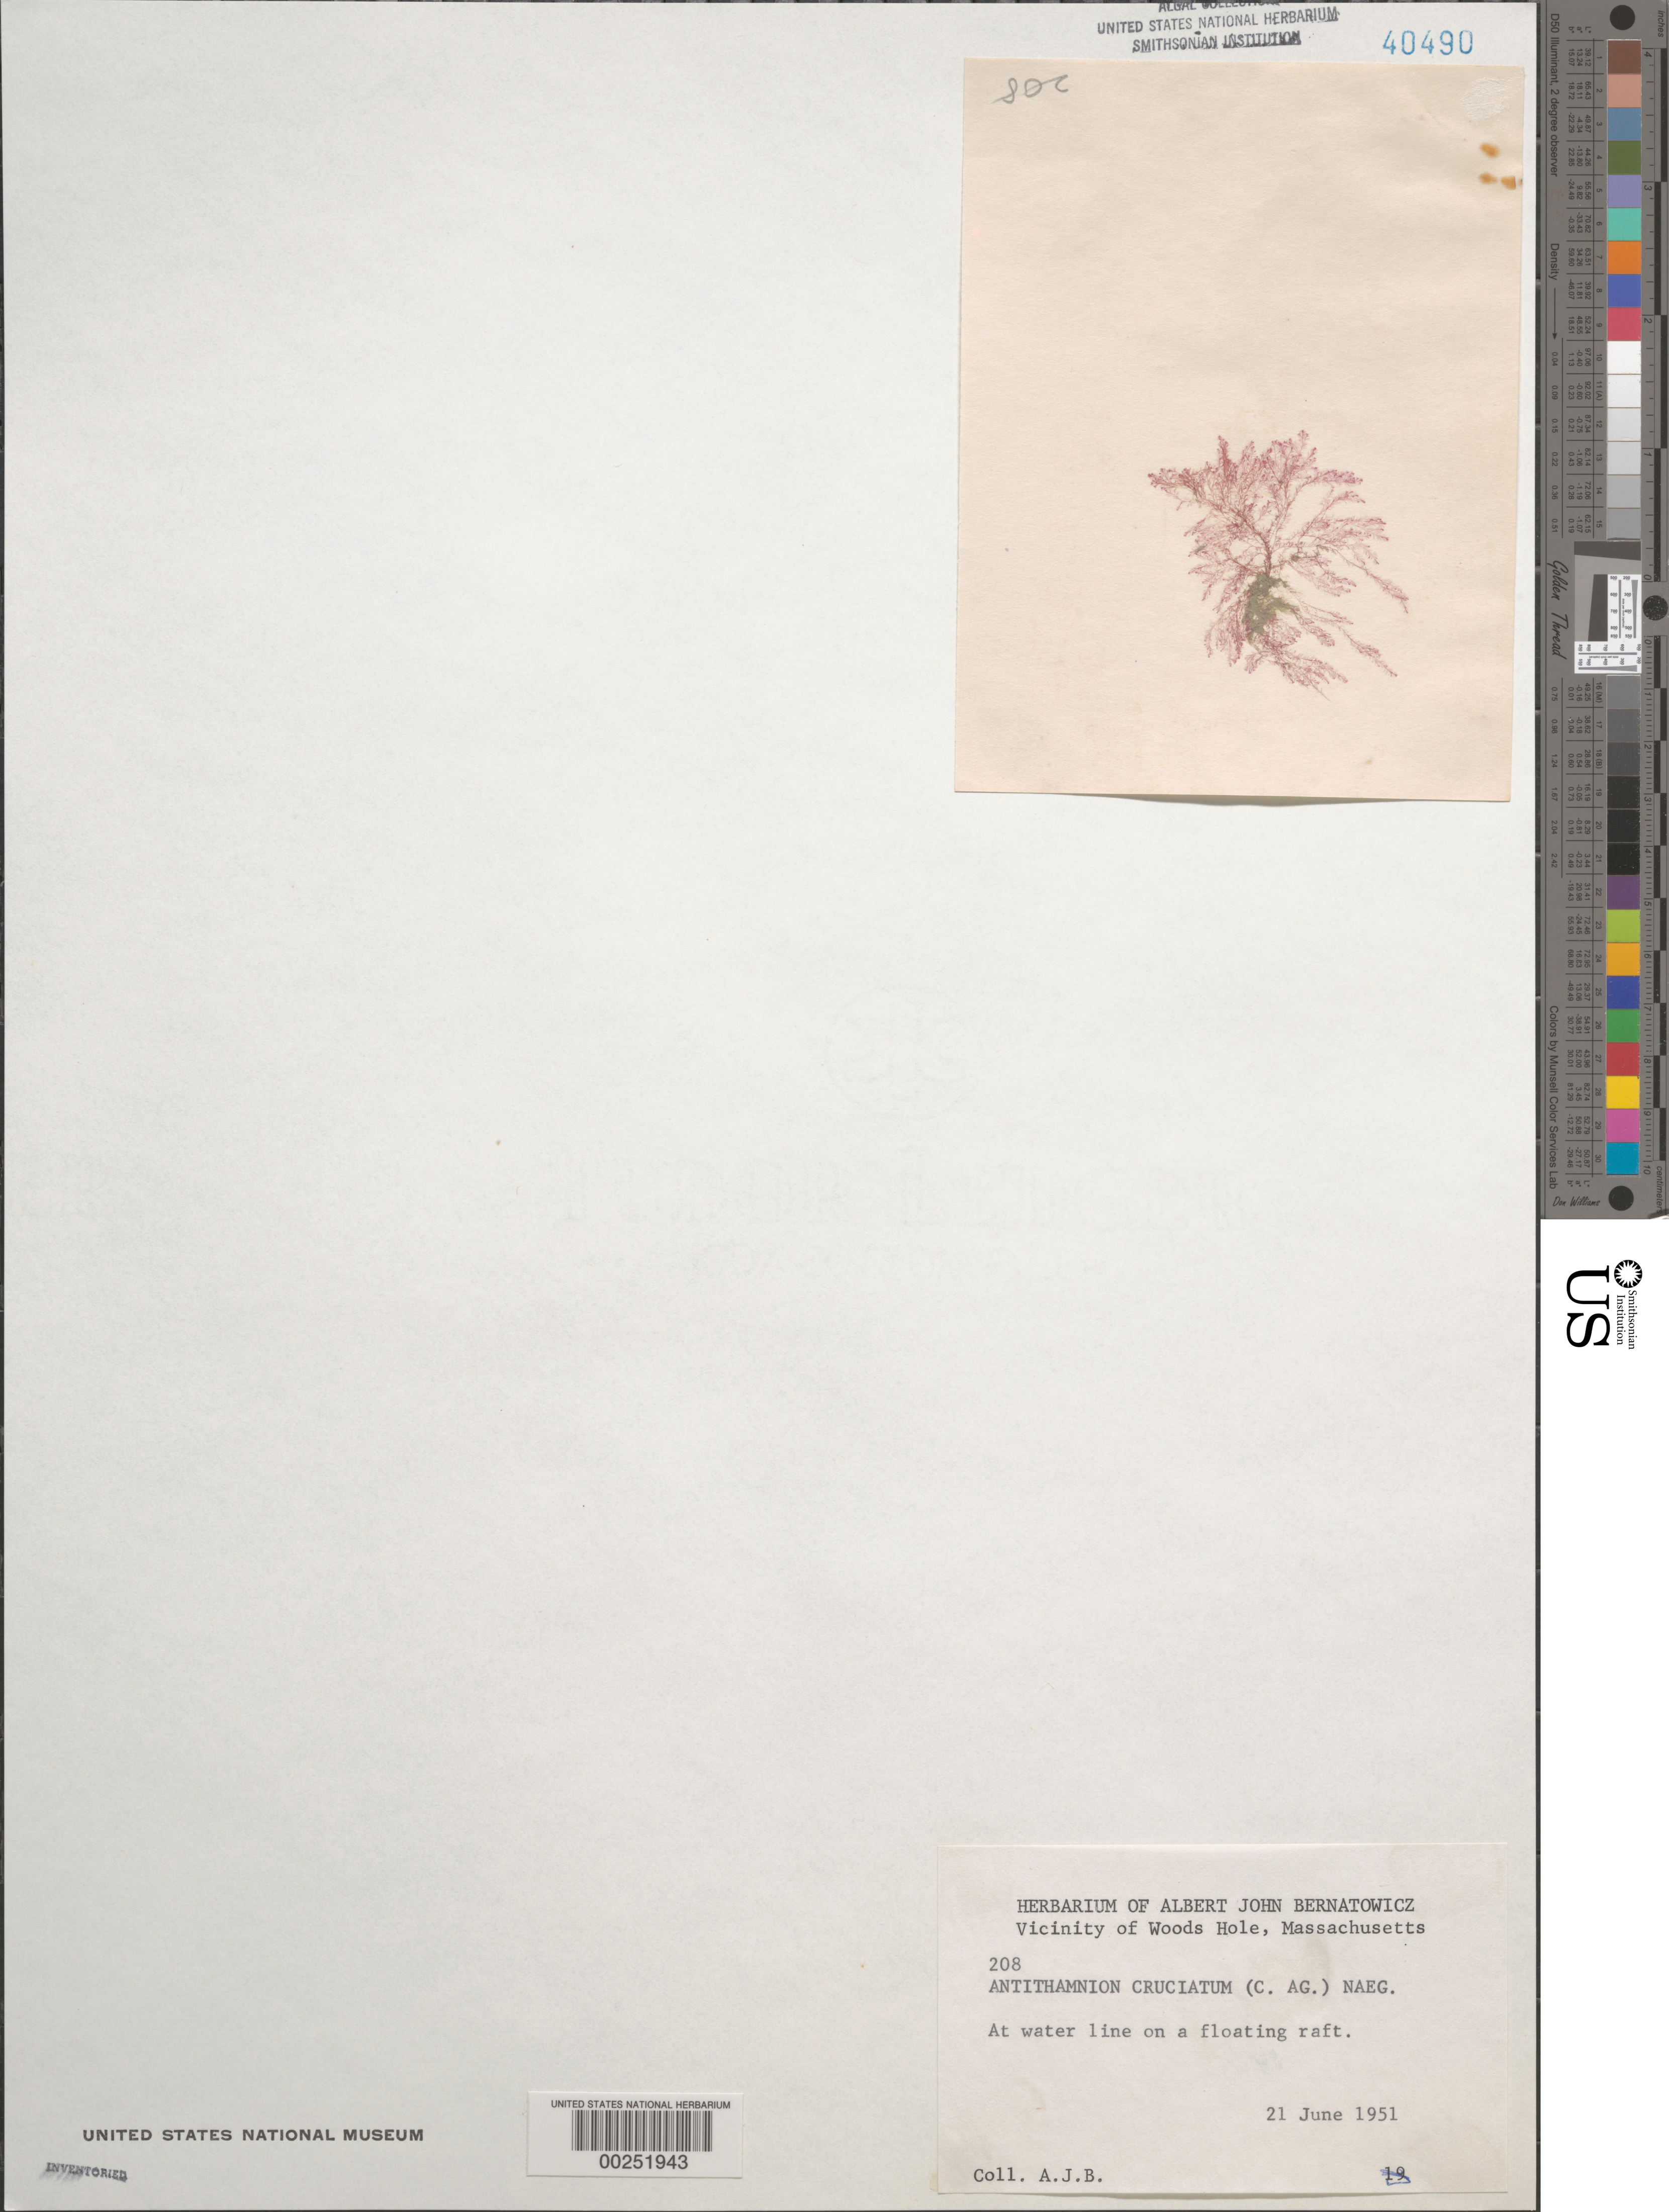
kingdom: Plantae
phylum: Rhodophyta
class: Florideophyceae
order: Ceramiales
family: Ceramiaceae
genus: Antithamnion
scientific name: Antithamnion cruciatum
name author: (C. Agardh) Näg.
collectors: A. Bernatowicz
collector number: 208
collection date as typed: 21 Jun 1951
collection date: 1951-06-21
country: United States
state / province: Massachusetts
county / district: Barnstable County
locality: Woods Hole area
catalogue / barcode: US 40490